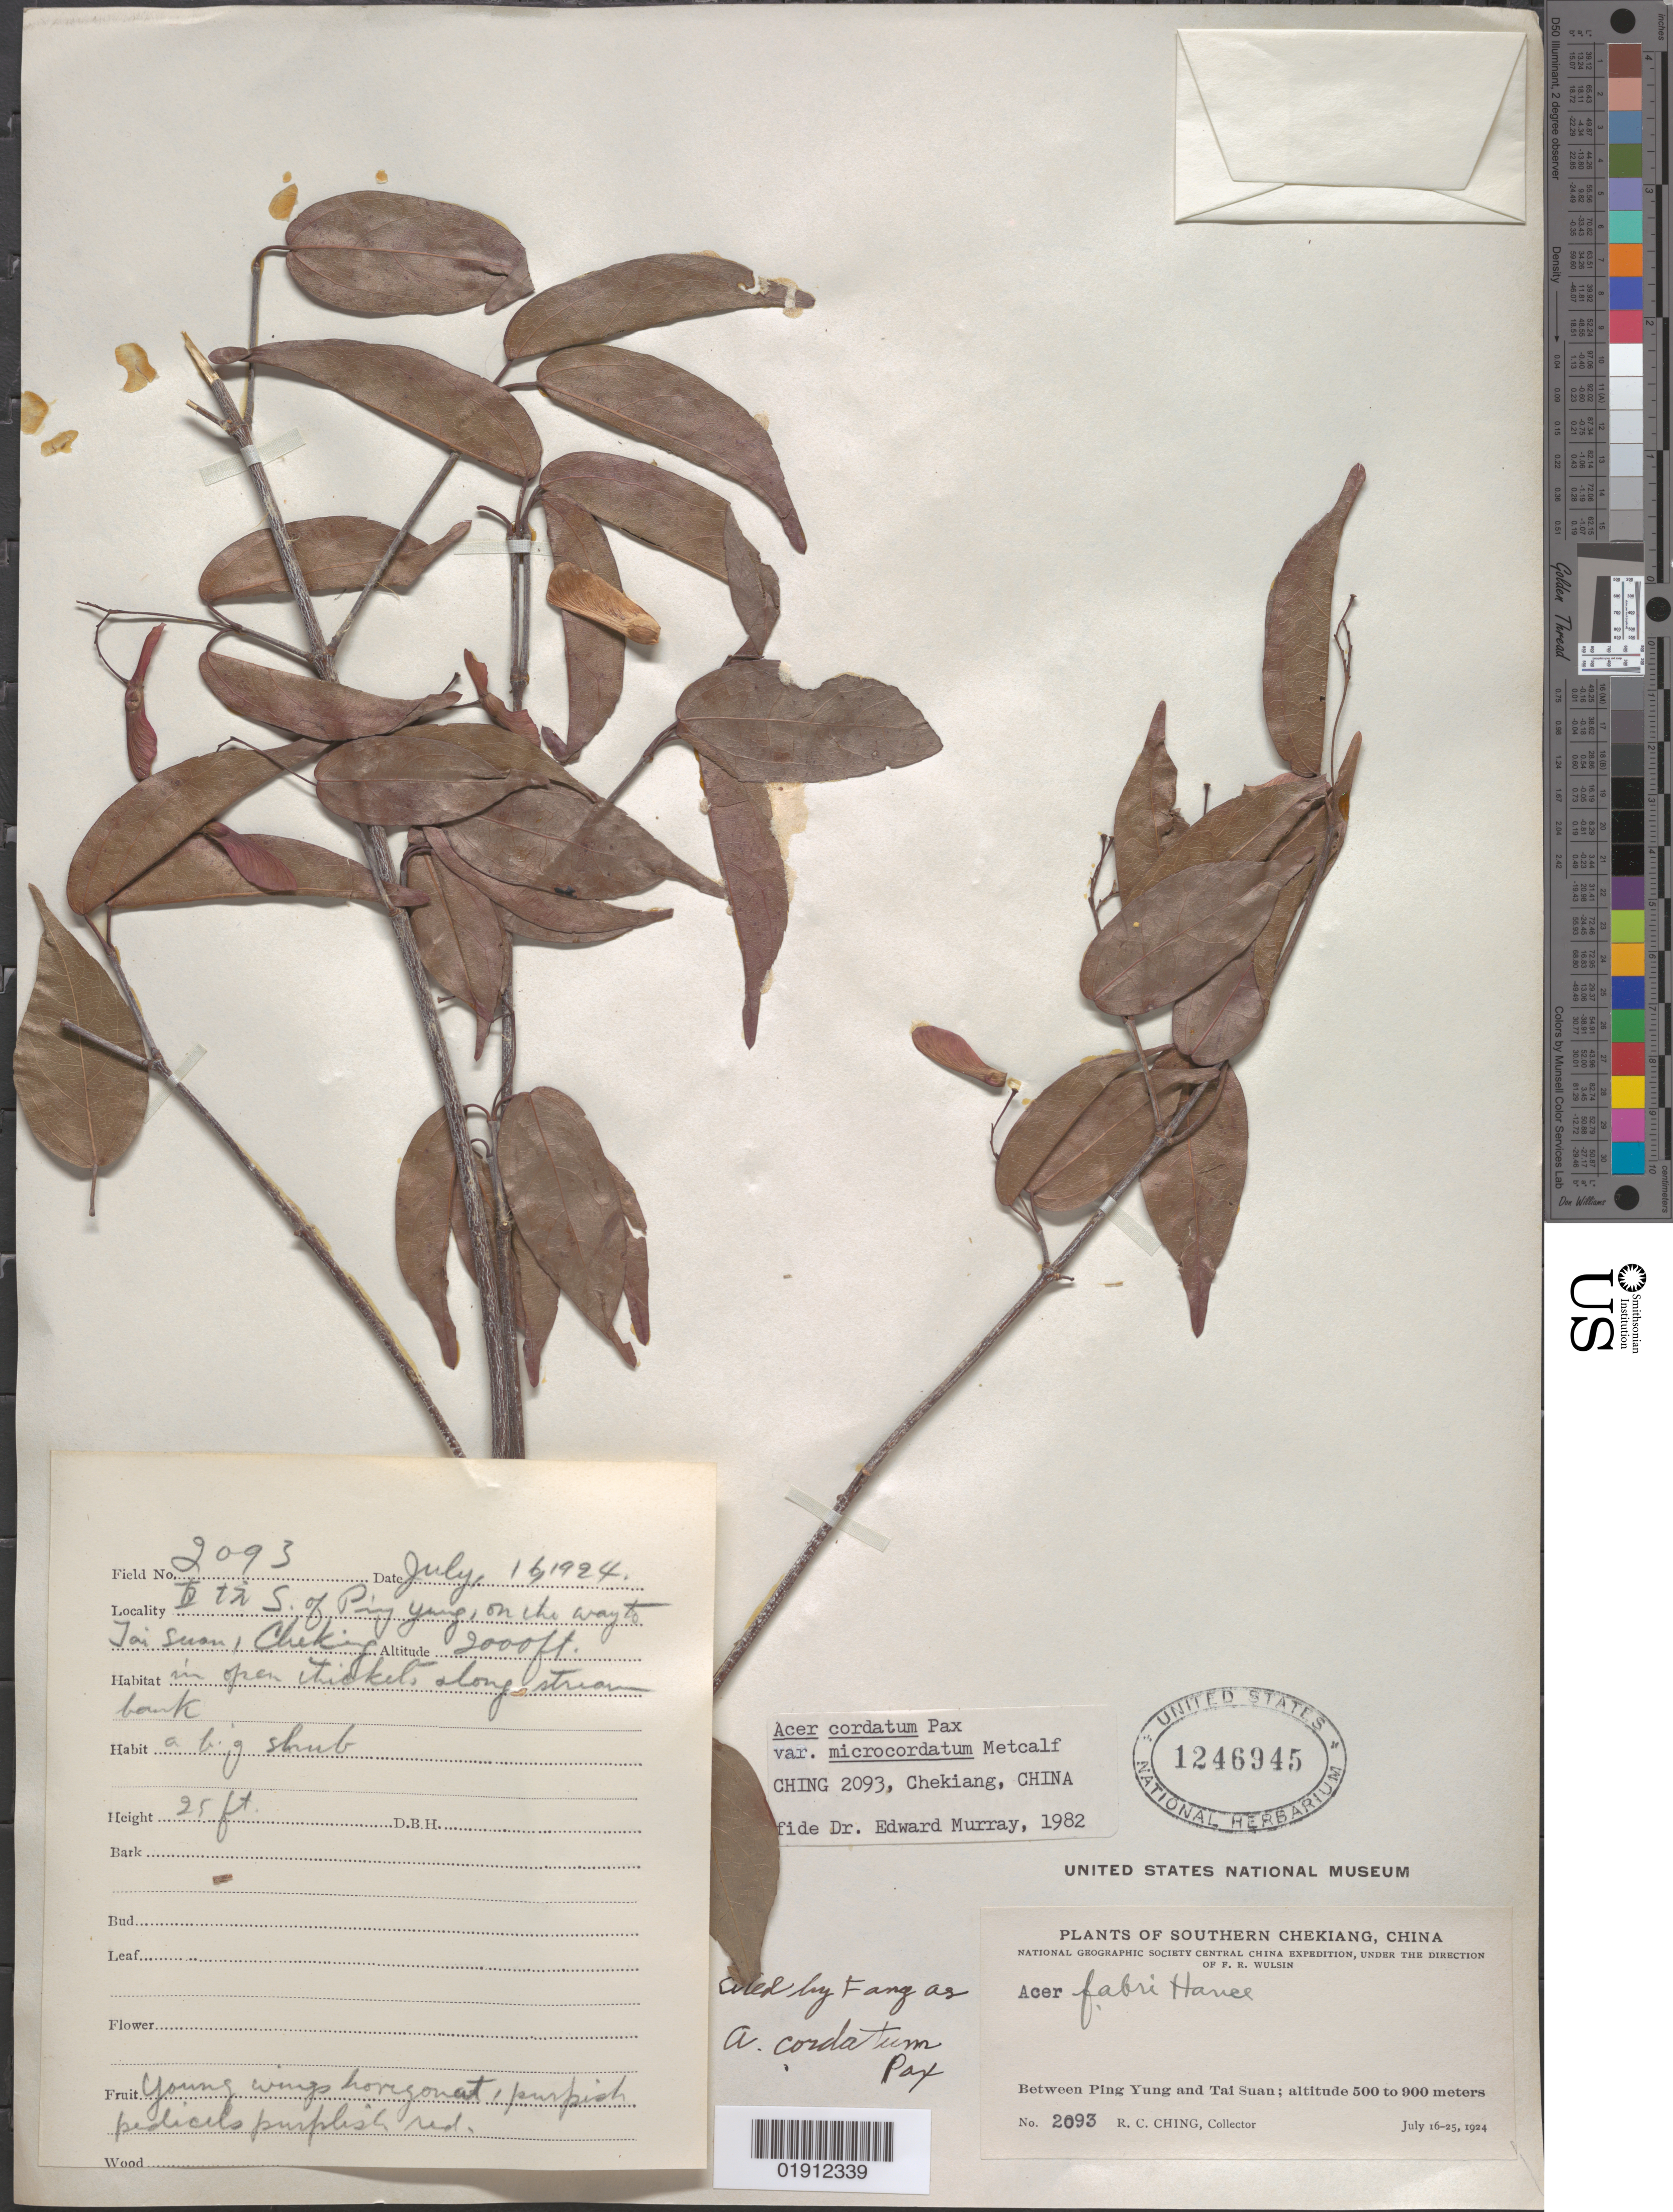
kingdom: Plantae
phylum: Tracheophyta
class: Magnoliopsida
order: Sapindales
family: Sapindaceae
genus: Acer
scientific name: Acer cordatum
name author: Pax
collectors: R. C. Ching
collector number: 2093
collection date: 1924-07-16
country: China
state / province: Zhejiang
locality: Southern Chekiang [Zhejiang]. S of Ping Yung on the way to Tai Suan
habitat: In ope thicket along stream bed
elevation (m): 610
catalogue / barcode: US 1246945